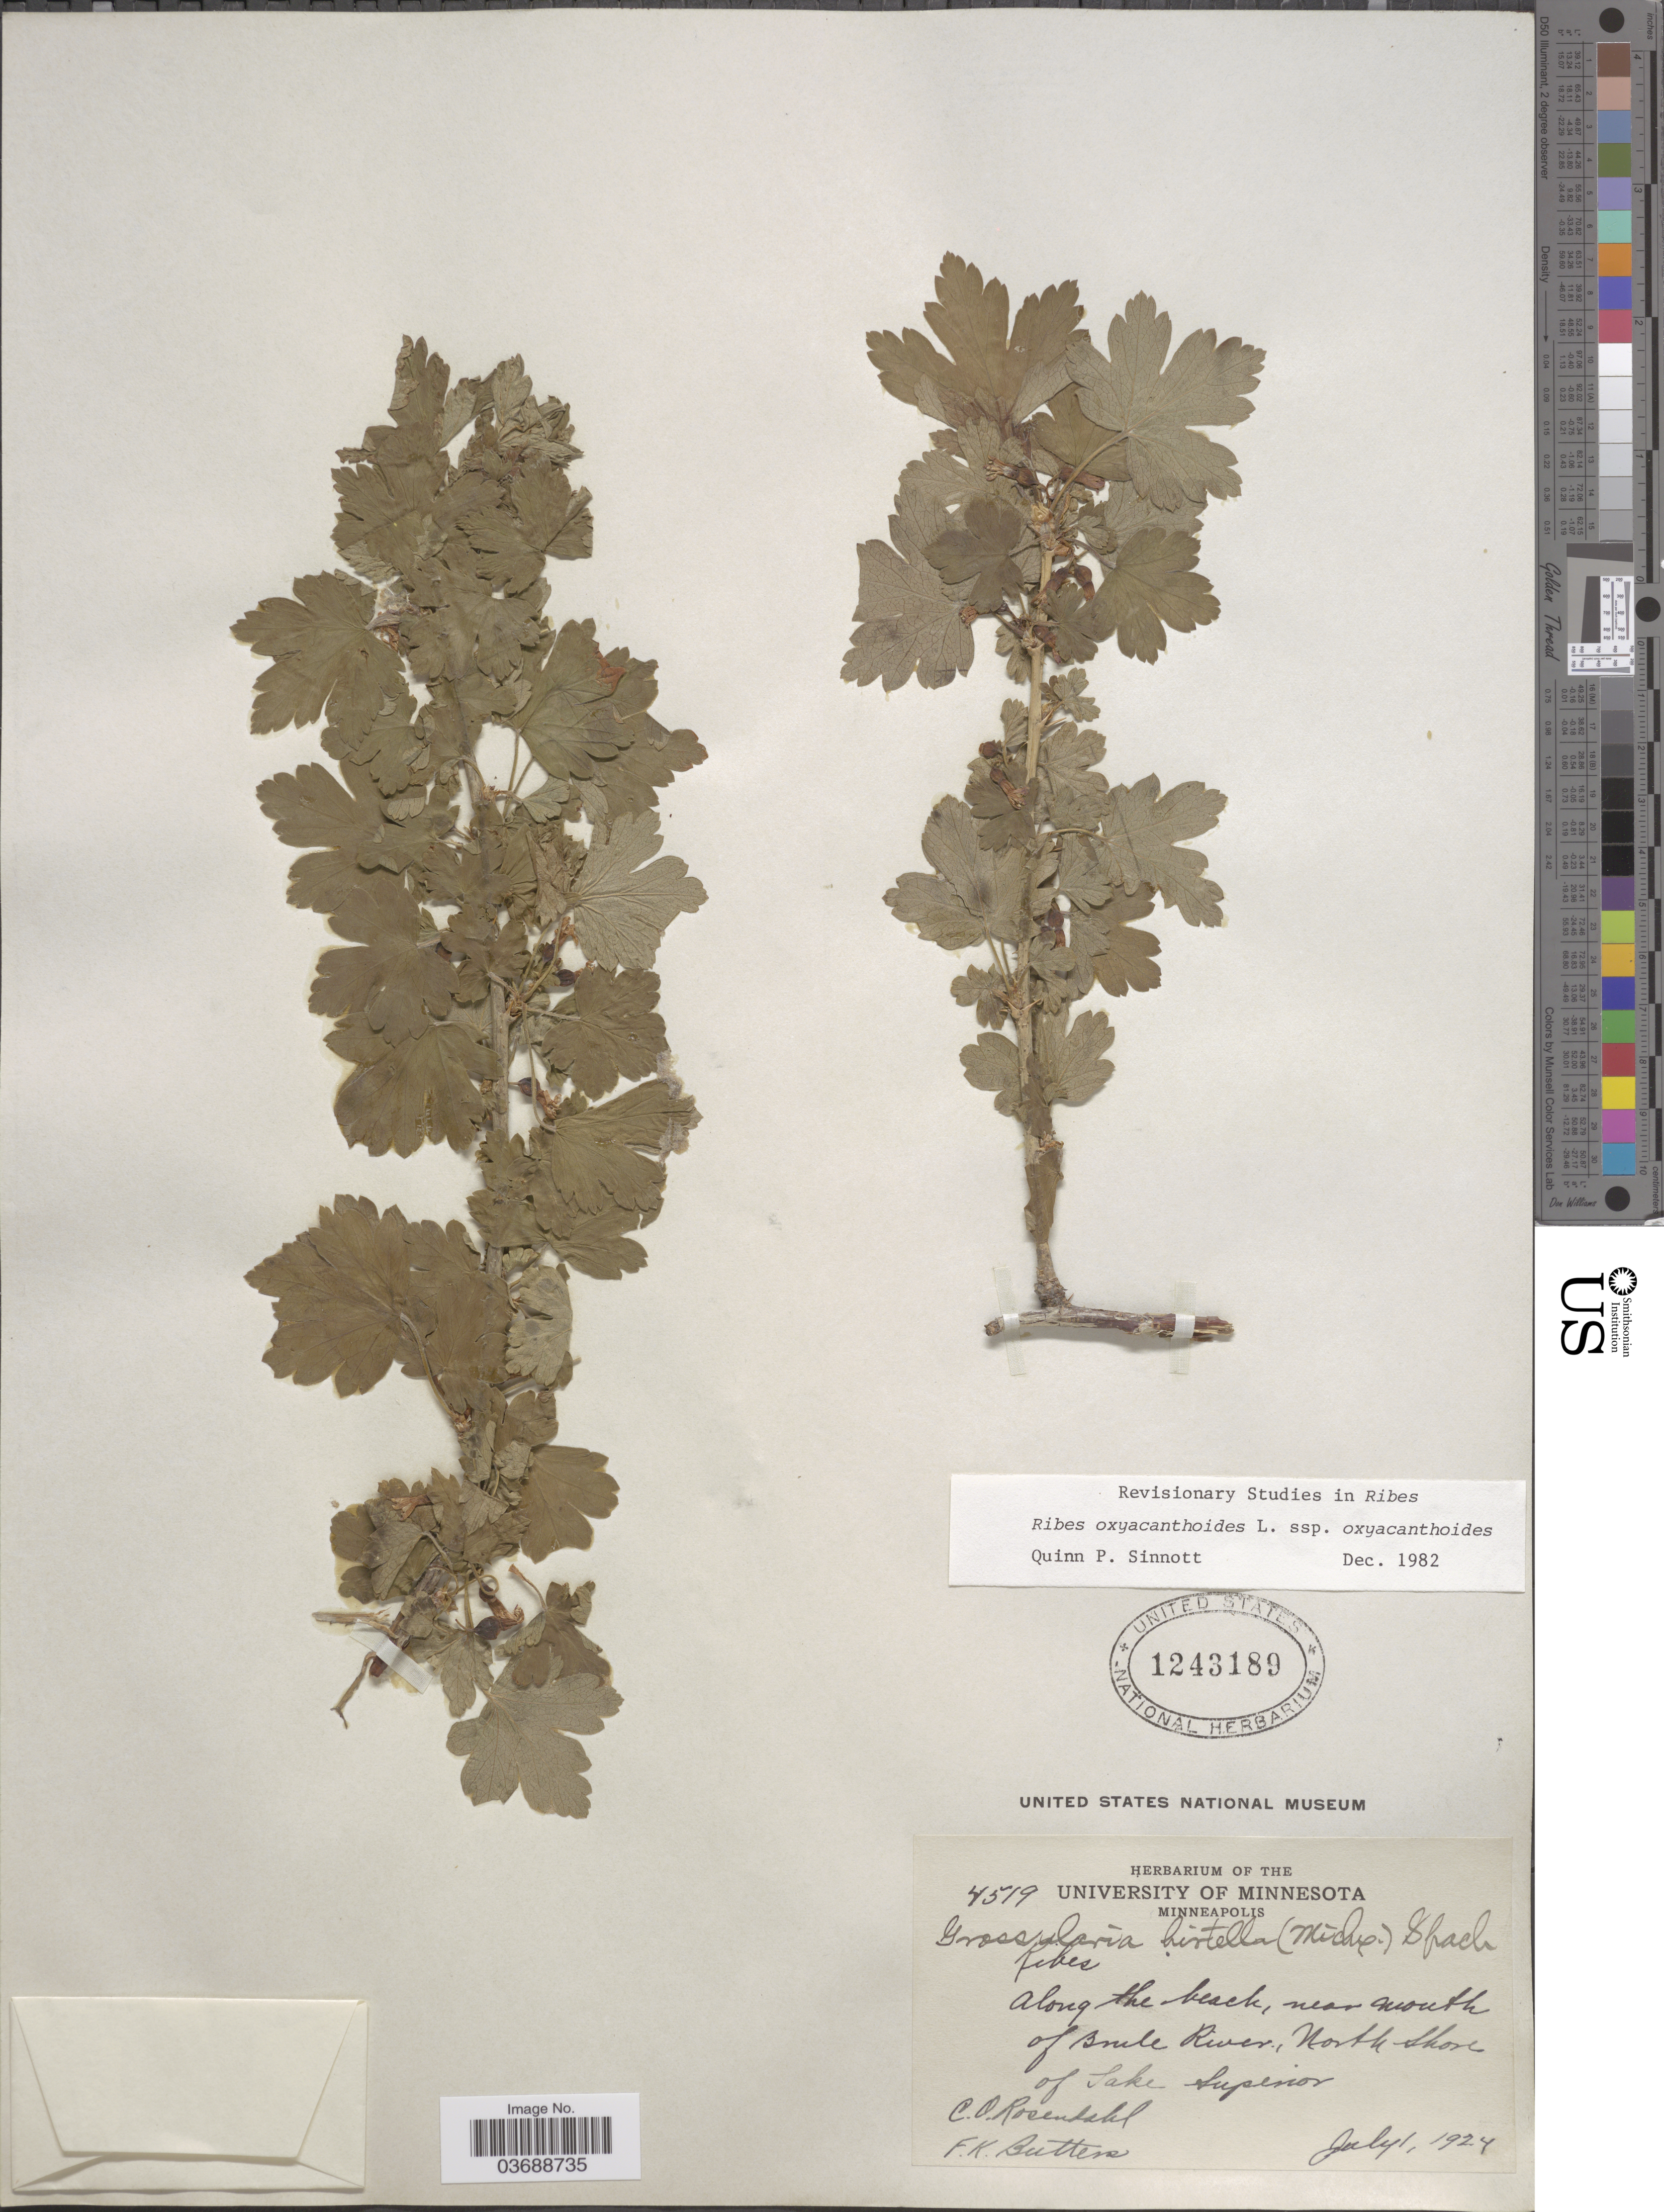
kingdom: Plantae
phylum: Tracheophyta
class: Magnoliopsida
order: Saxifragales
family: Grossulariaceae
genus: Ribes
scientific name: Ribes oxyacanthoides subsp. oxyacanthoides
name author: L.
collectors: C. O. Rosendahl & F. K. Butters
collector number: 4519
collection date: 1924-07-01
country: United States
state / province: Minnesota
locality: Along the beach, near mouth of Brule River, North Shore of Lake Superior.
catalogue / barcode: US 1243189